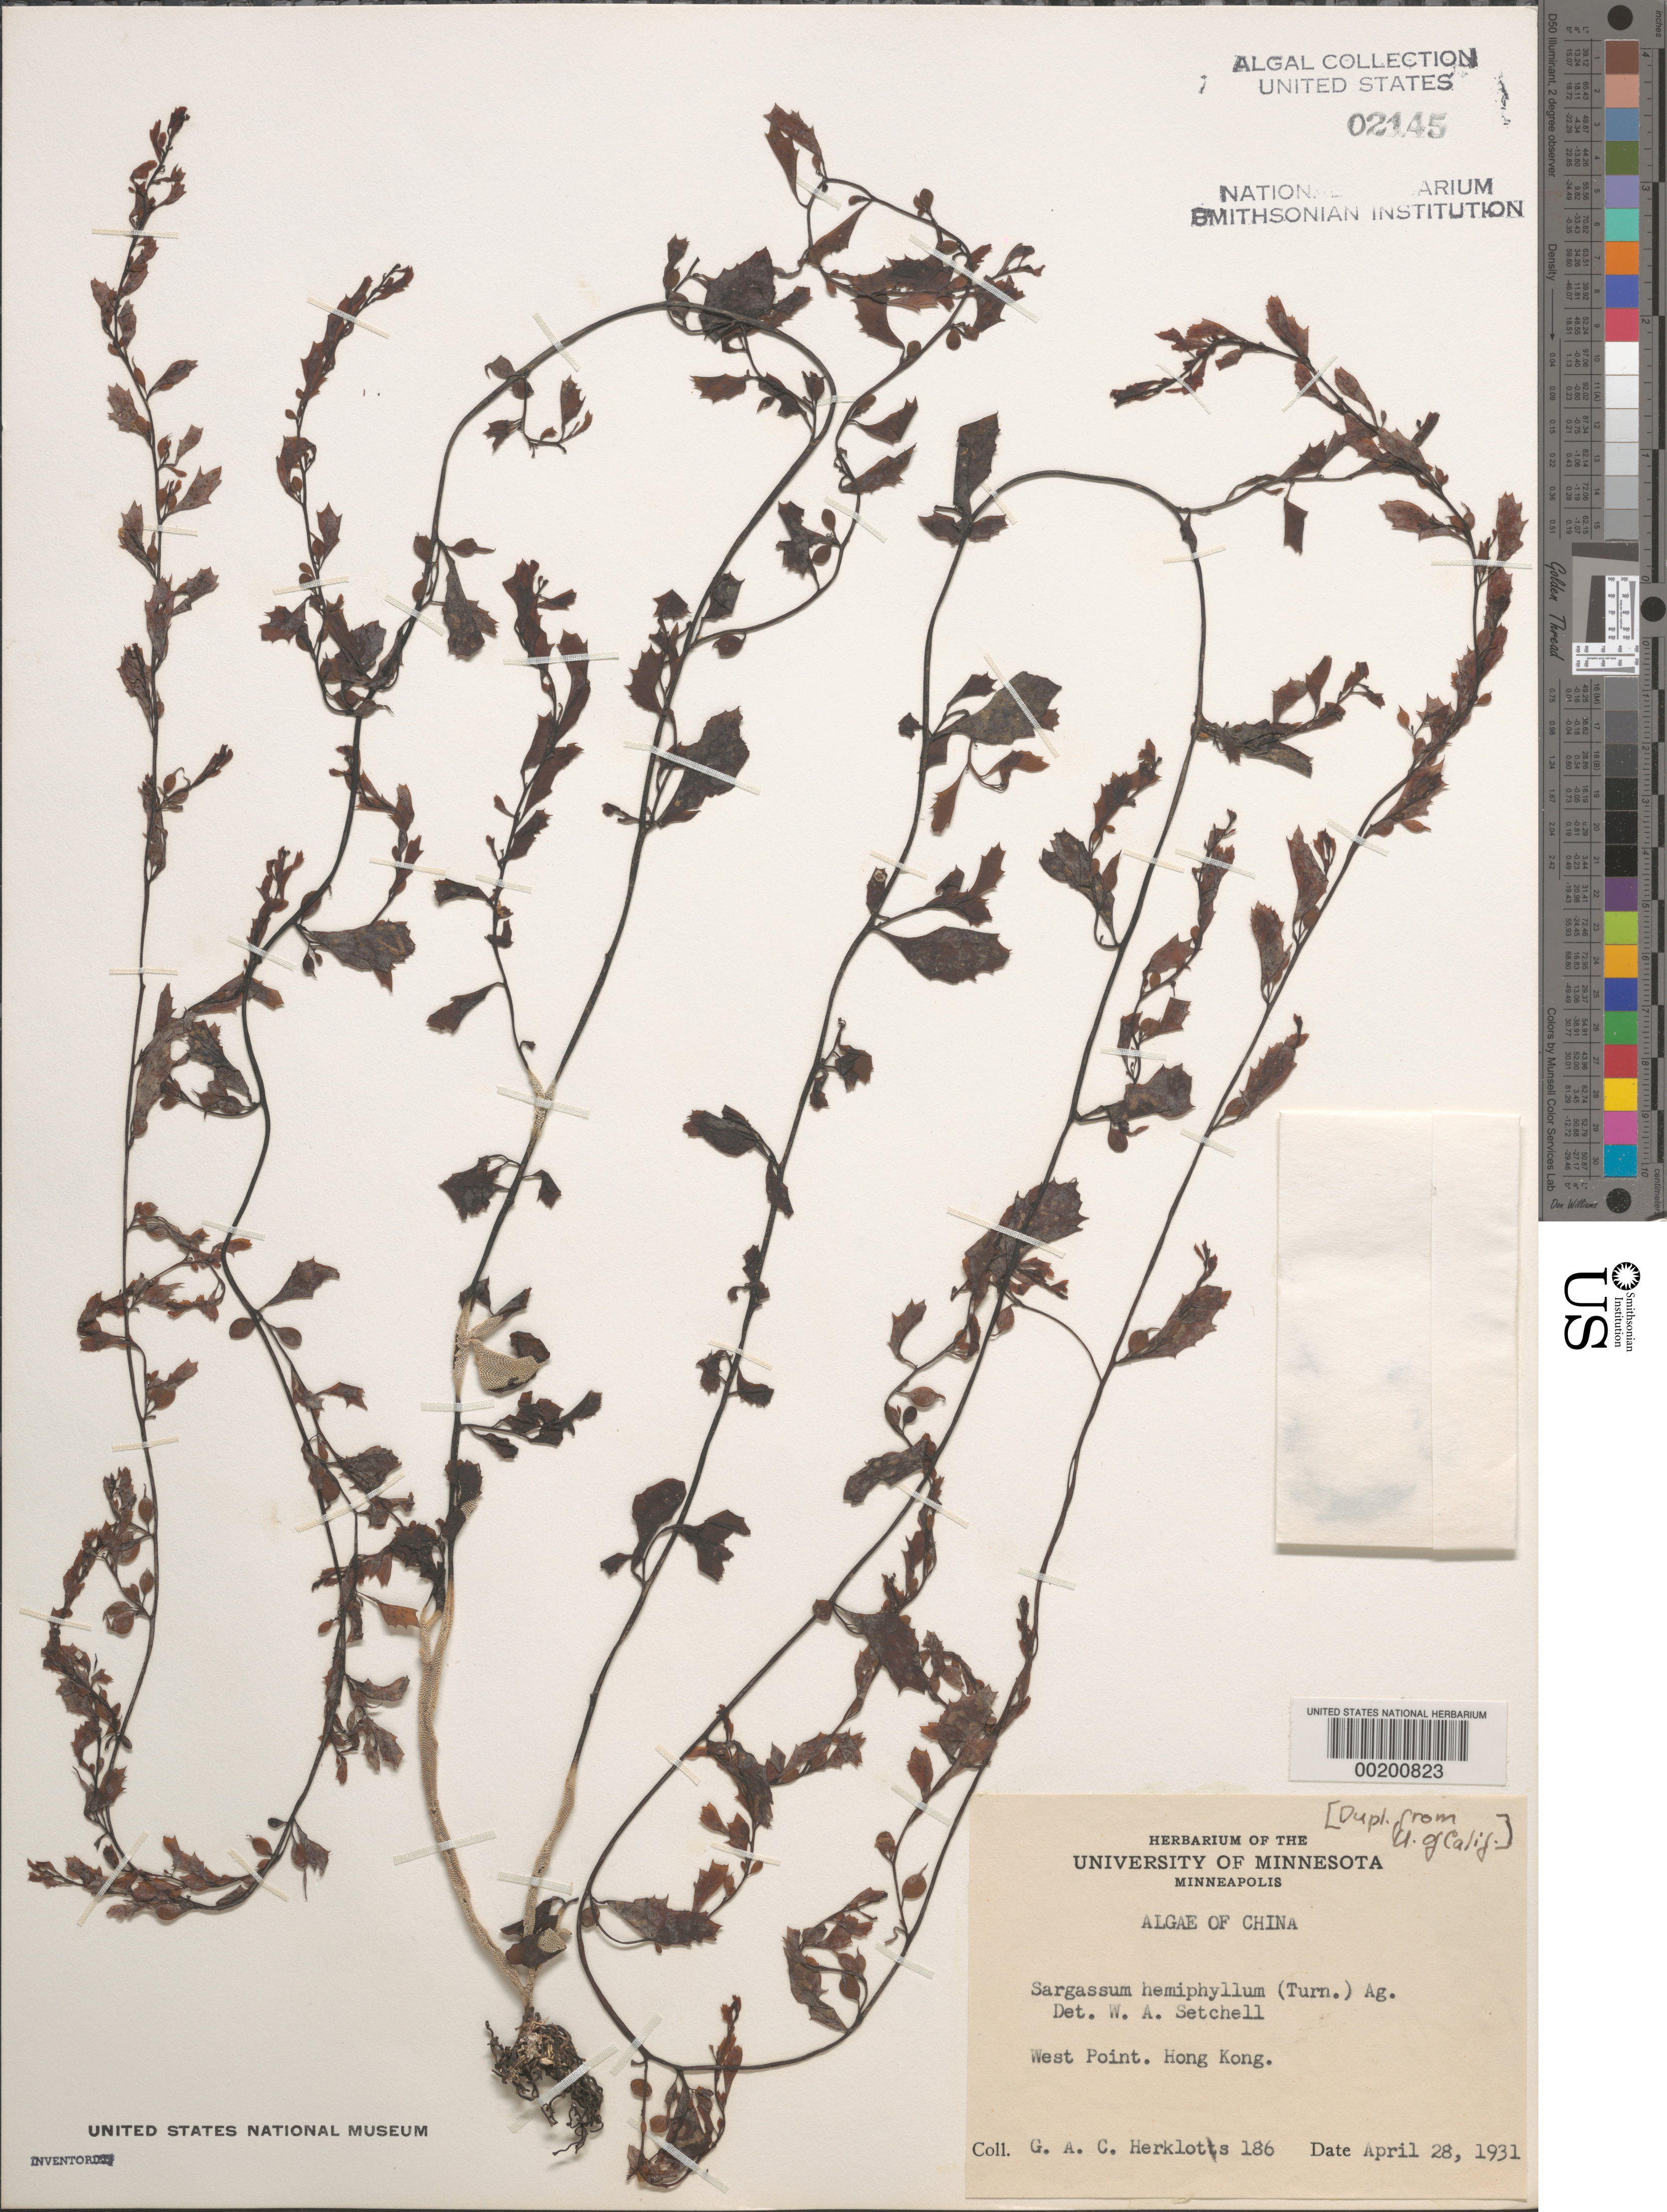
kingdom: Chromista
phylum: Ochrophyta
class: Phaeophyceae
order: Fucales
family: Sargassaceae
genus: Sargassum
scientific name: Sargassum hemiphyllum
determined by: Setchell, William A.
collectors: G. Herklots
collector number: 186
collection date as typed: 28 Apr 1931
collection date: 1931-04-28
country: China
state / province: Hong Kong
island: Hong Kong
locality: West Point, Victoria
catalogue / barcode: US 2145